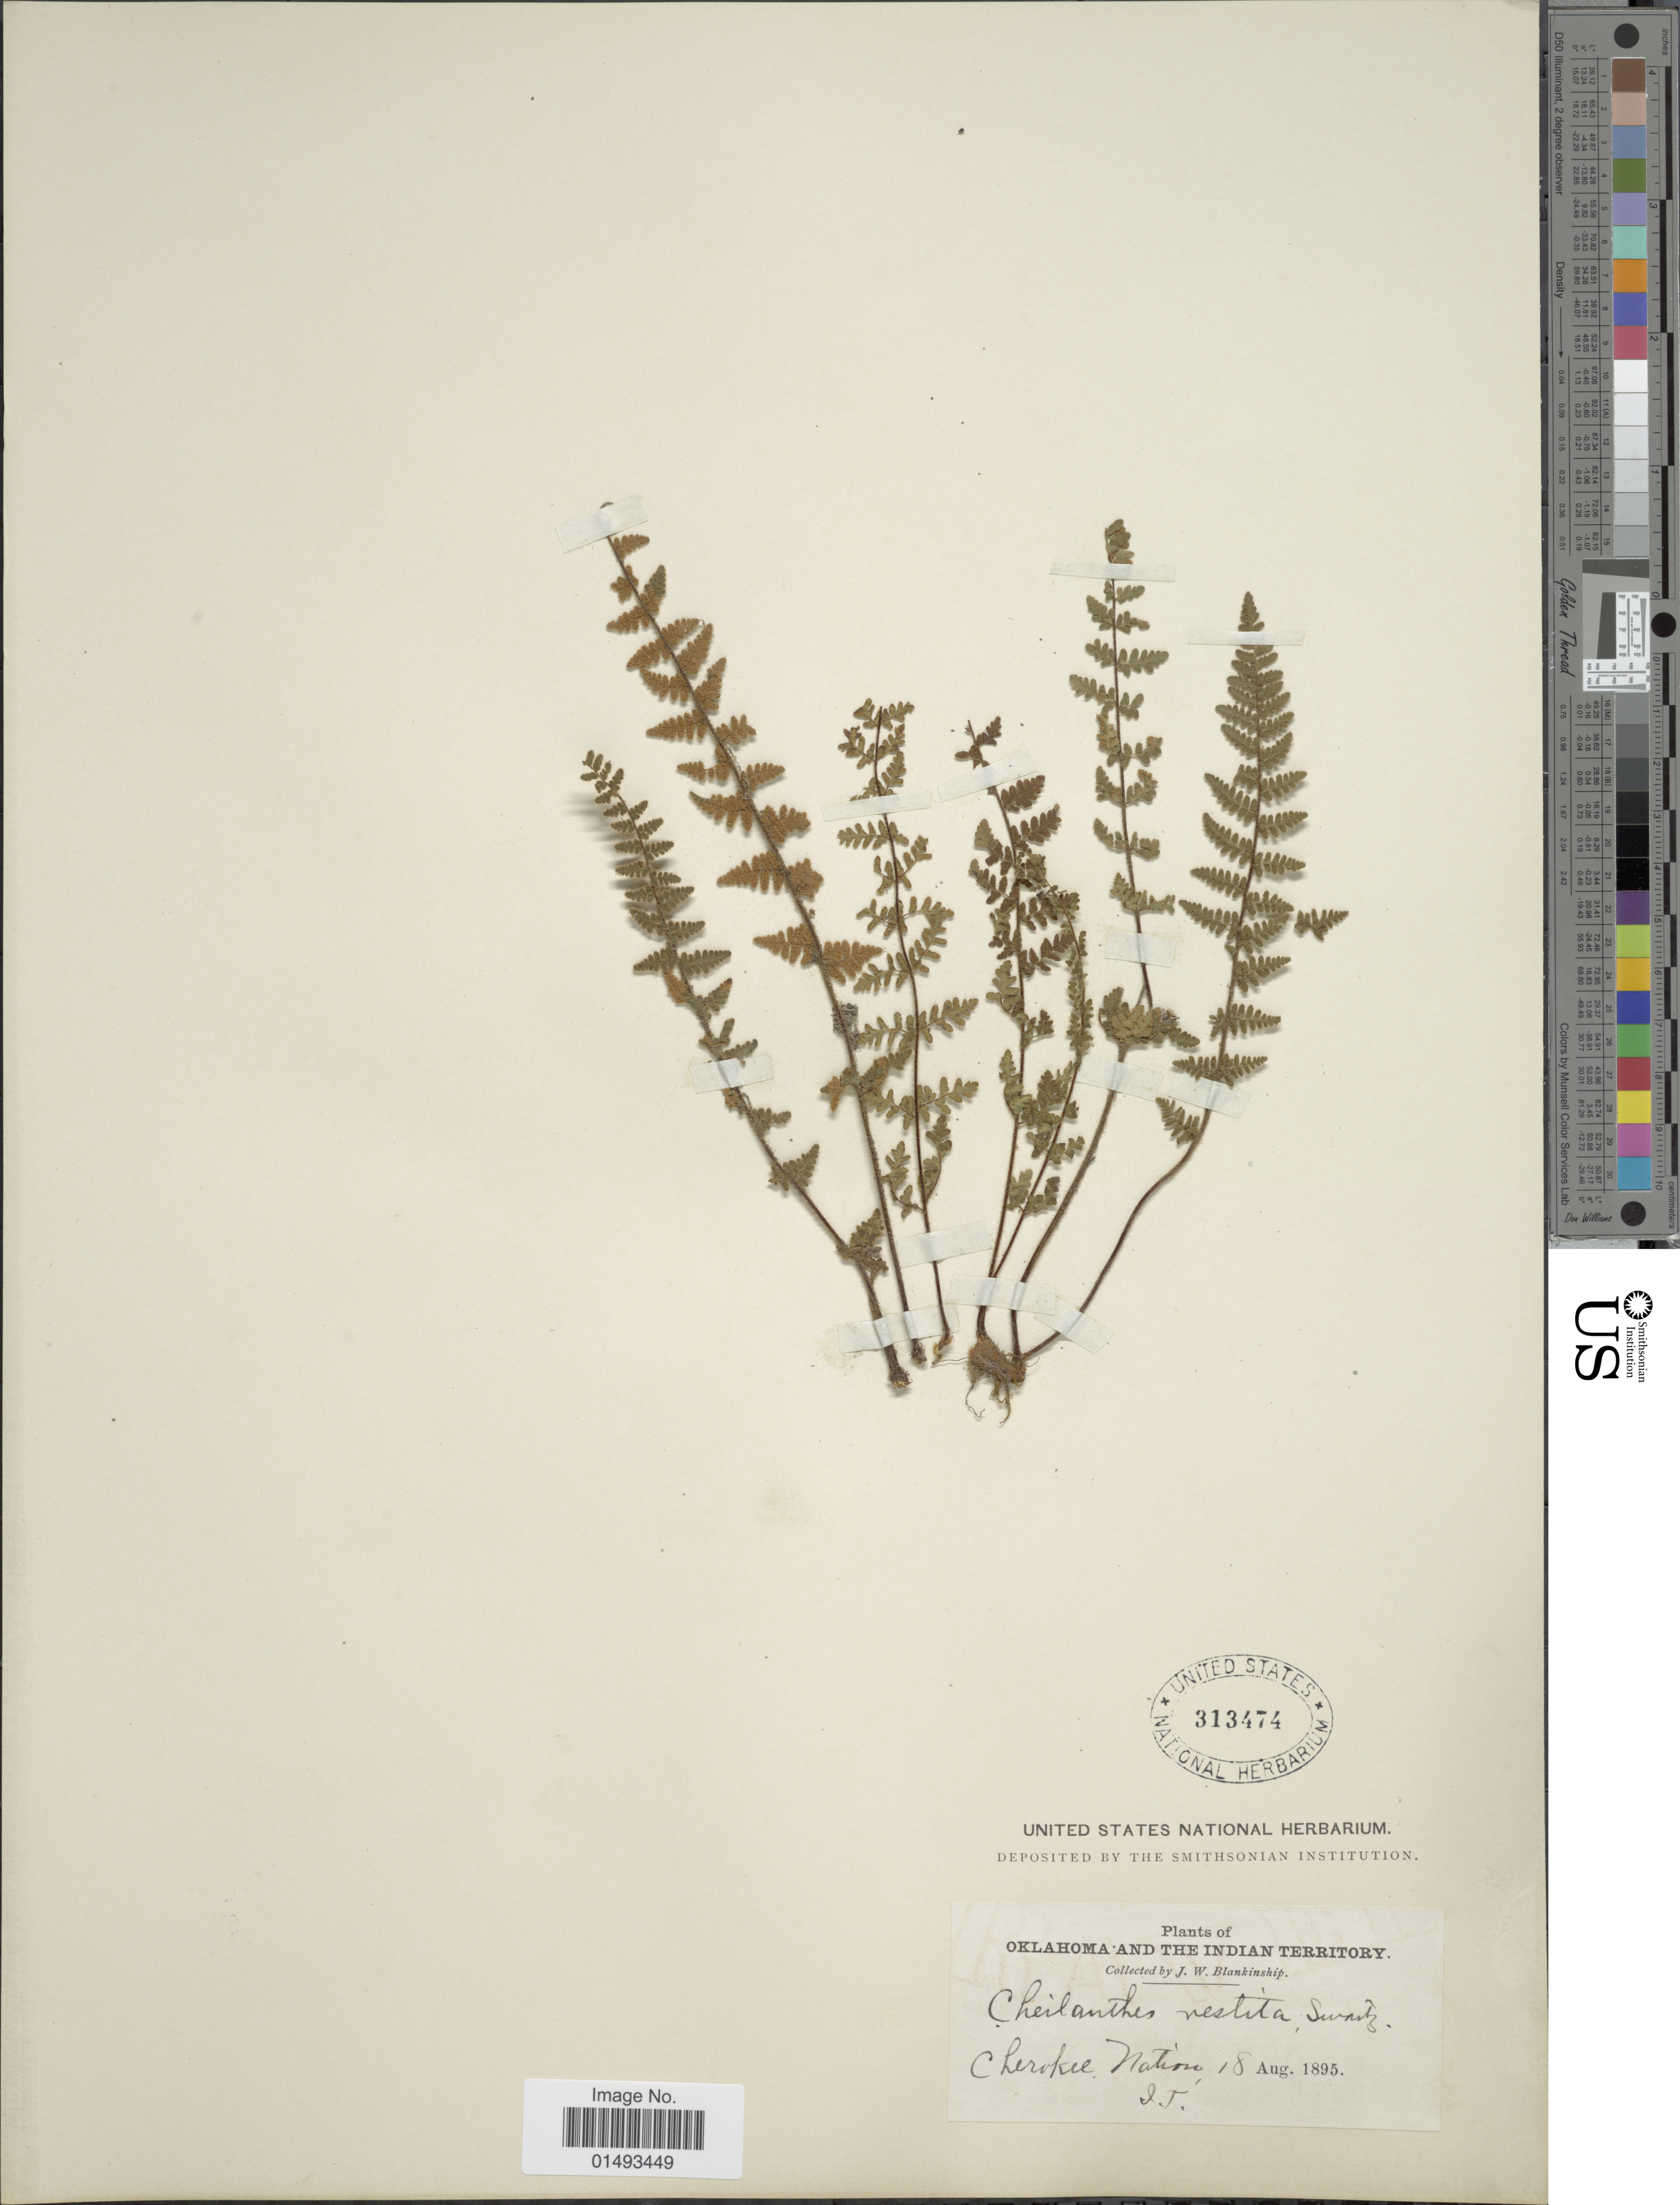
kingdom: Plantae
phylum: Tracheophyta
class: Polypodiopsida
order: Polypodiales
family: Pteridaceae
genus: Myriopteris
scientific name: Myriopteris lanosa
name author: (Michx.) Grusz & Windham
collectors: J. W. Blankinship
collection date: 1895-08-18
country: United States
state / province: Oklahoma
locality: Plants of Oklahoma and the Indian Territory, Cheroke Nation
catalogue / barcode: US 313474